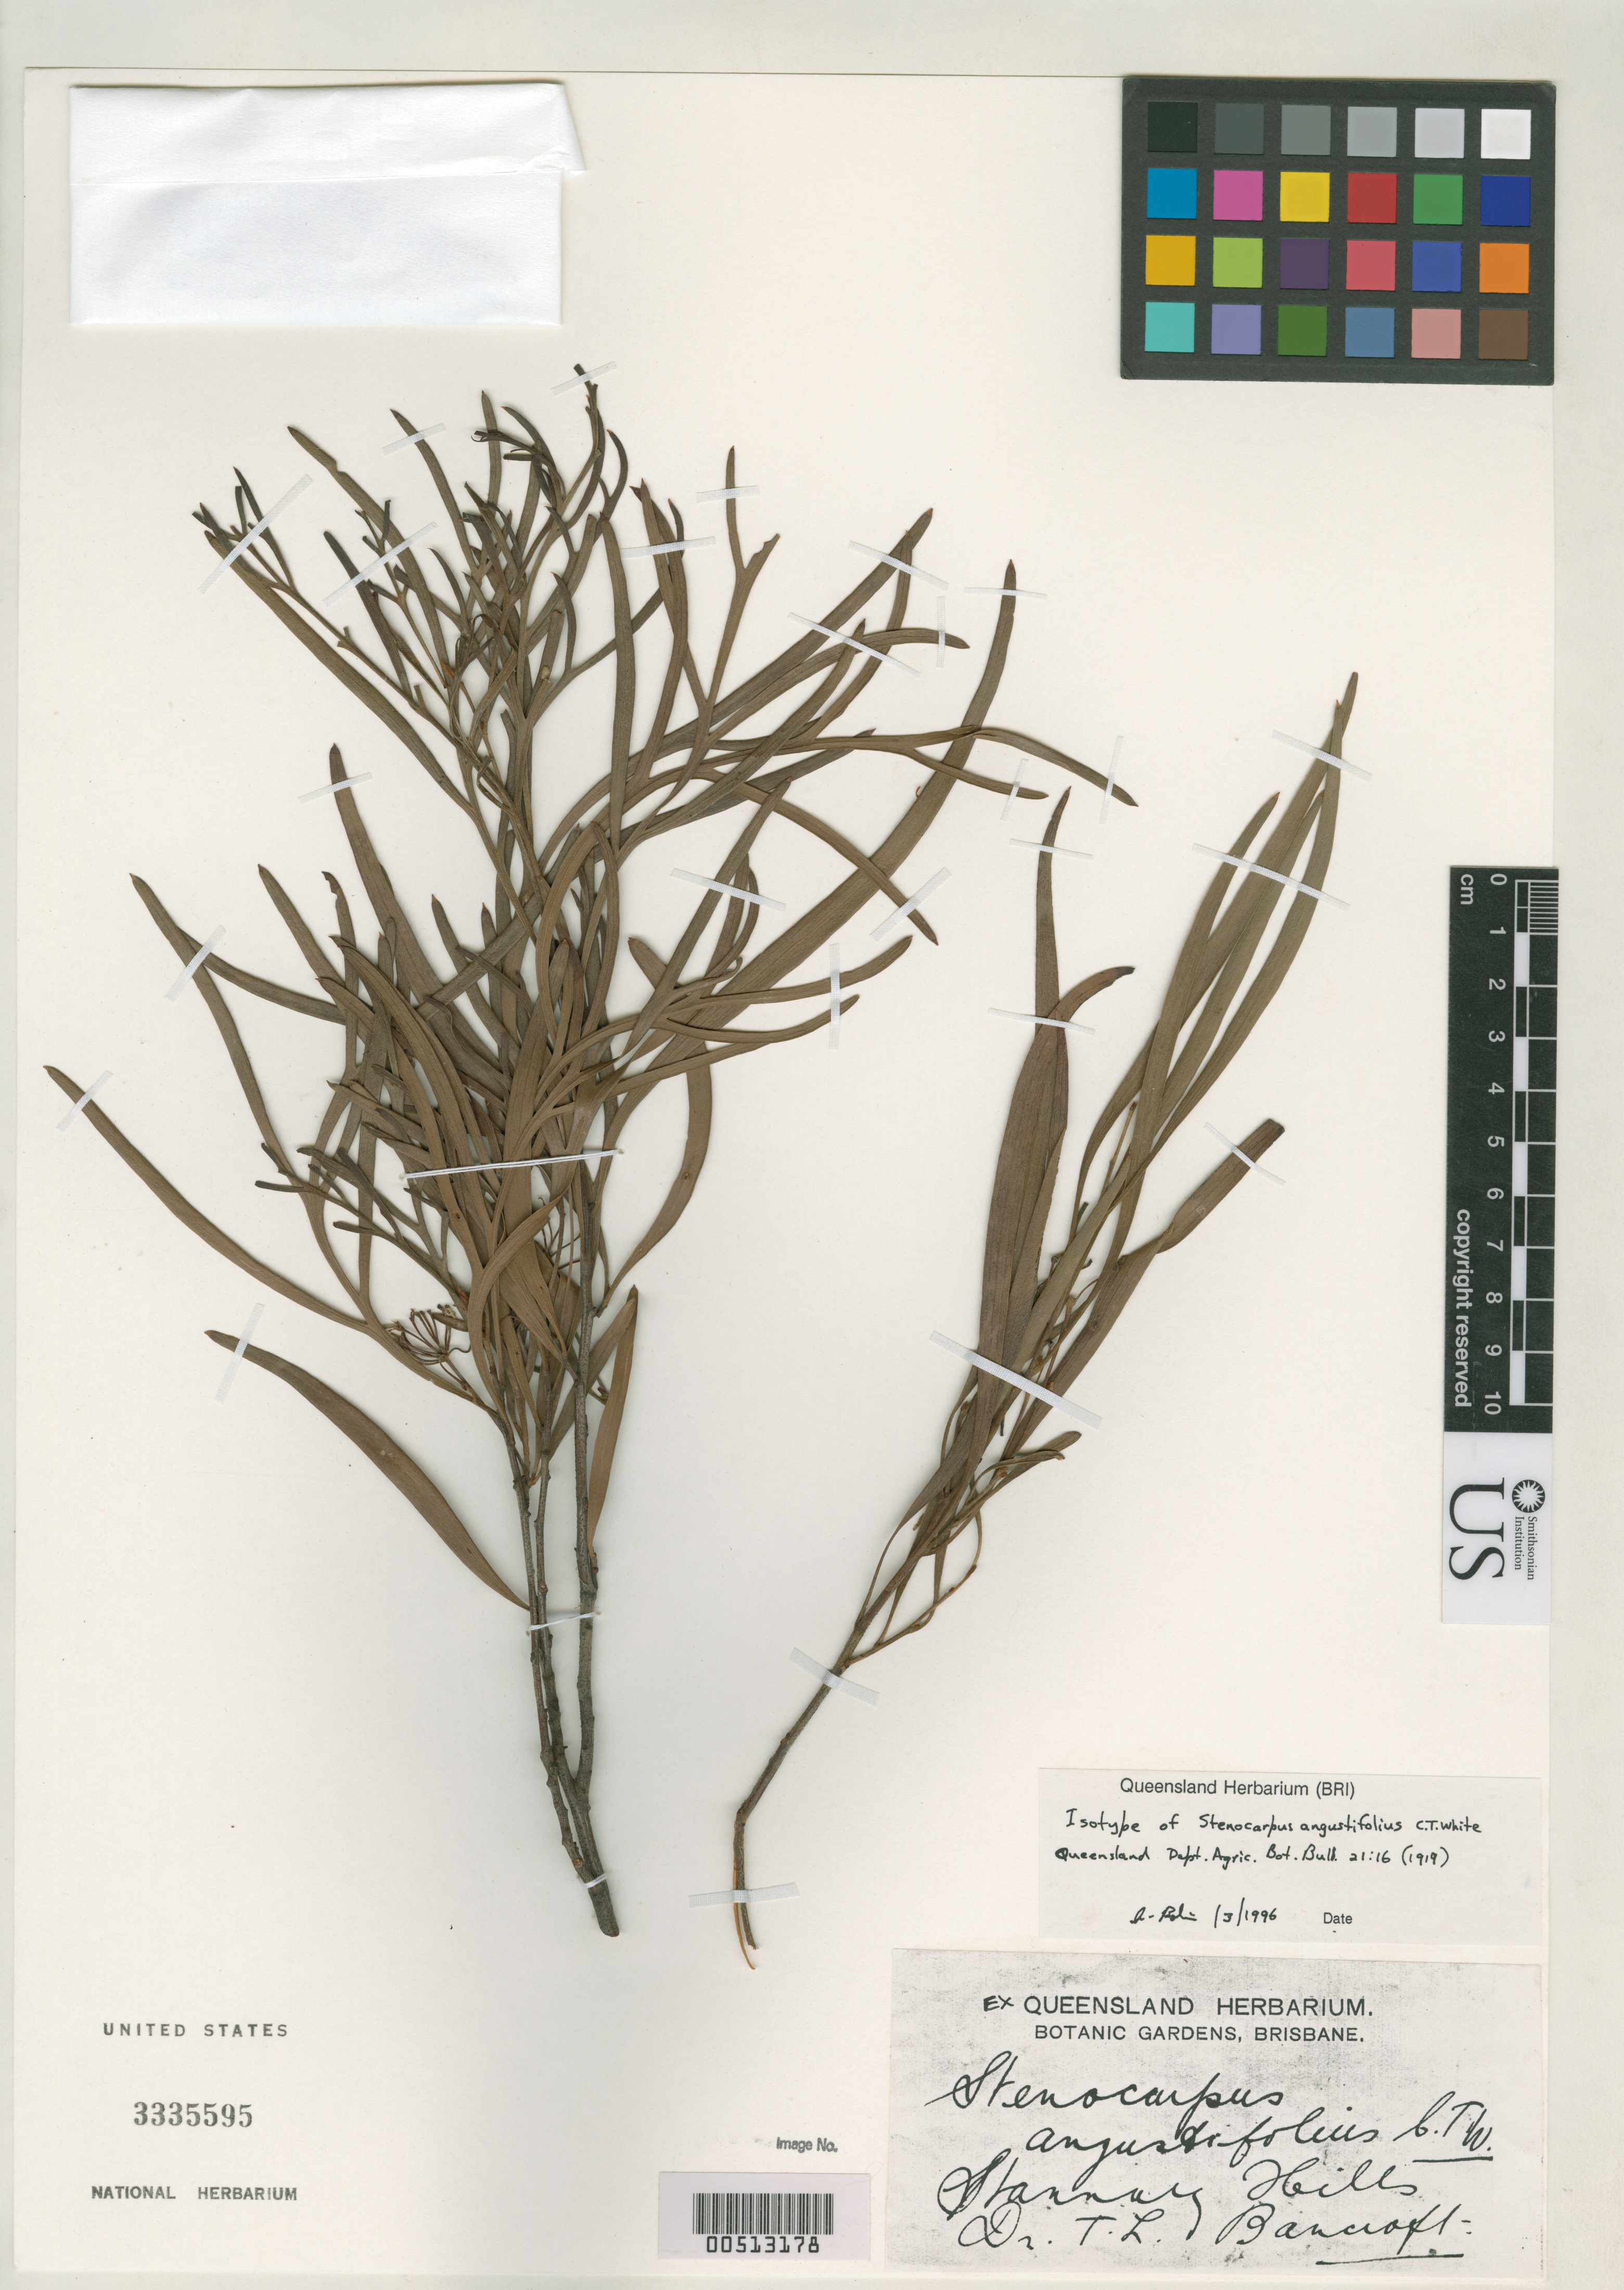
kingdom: Plantae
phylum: Tracheophyta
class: Magnoliopsida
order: Proteales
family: Proteaceae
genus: Stenocarpus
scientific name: Stenocarpus angustifolius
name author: C.T. White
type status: Isotype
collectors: T. Bancroft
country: Australia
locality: Stannary Hills.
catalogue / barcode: US 3335595